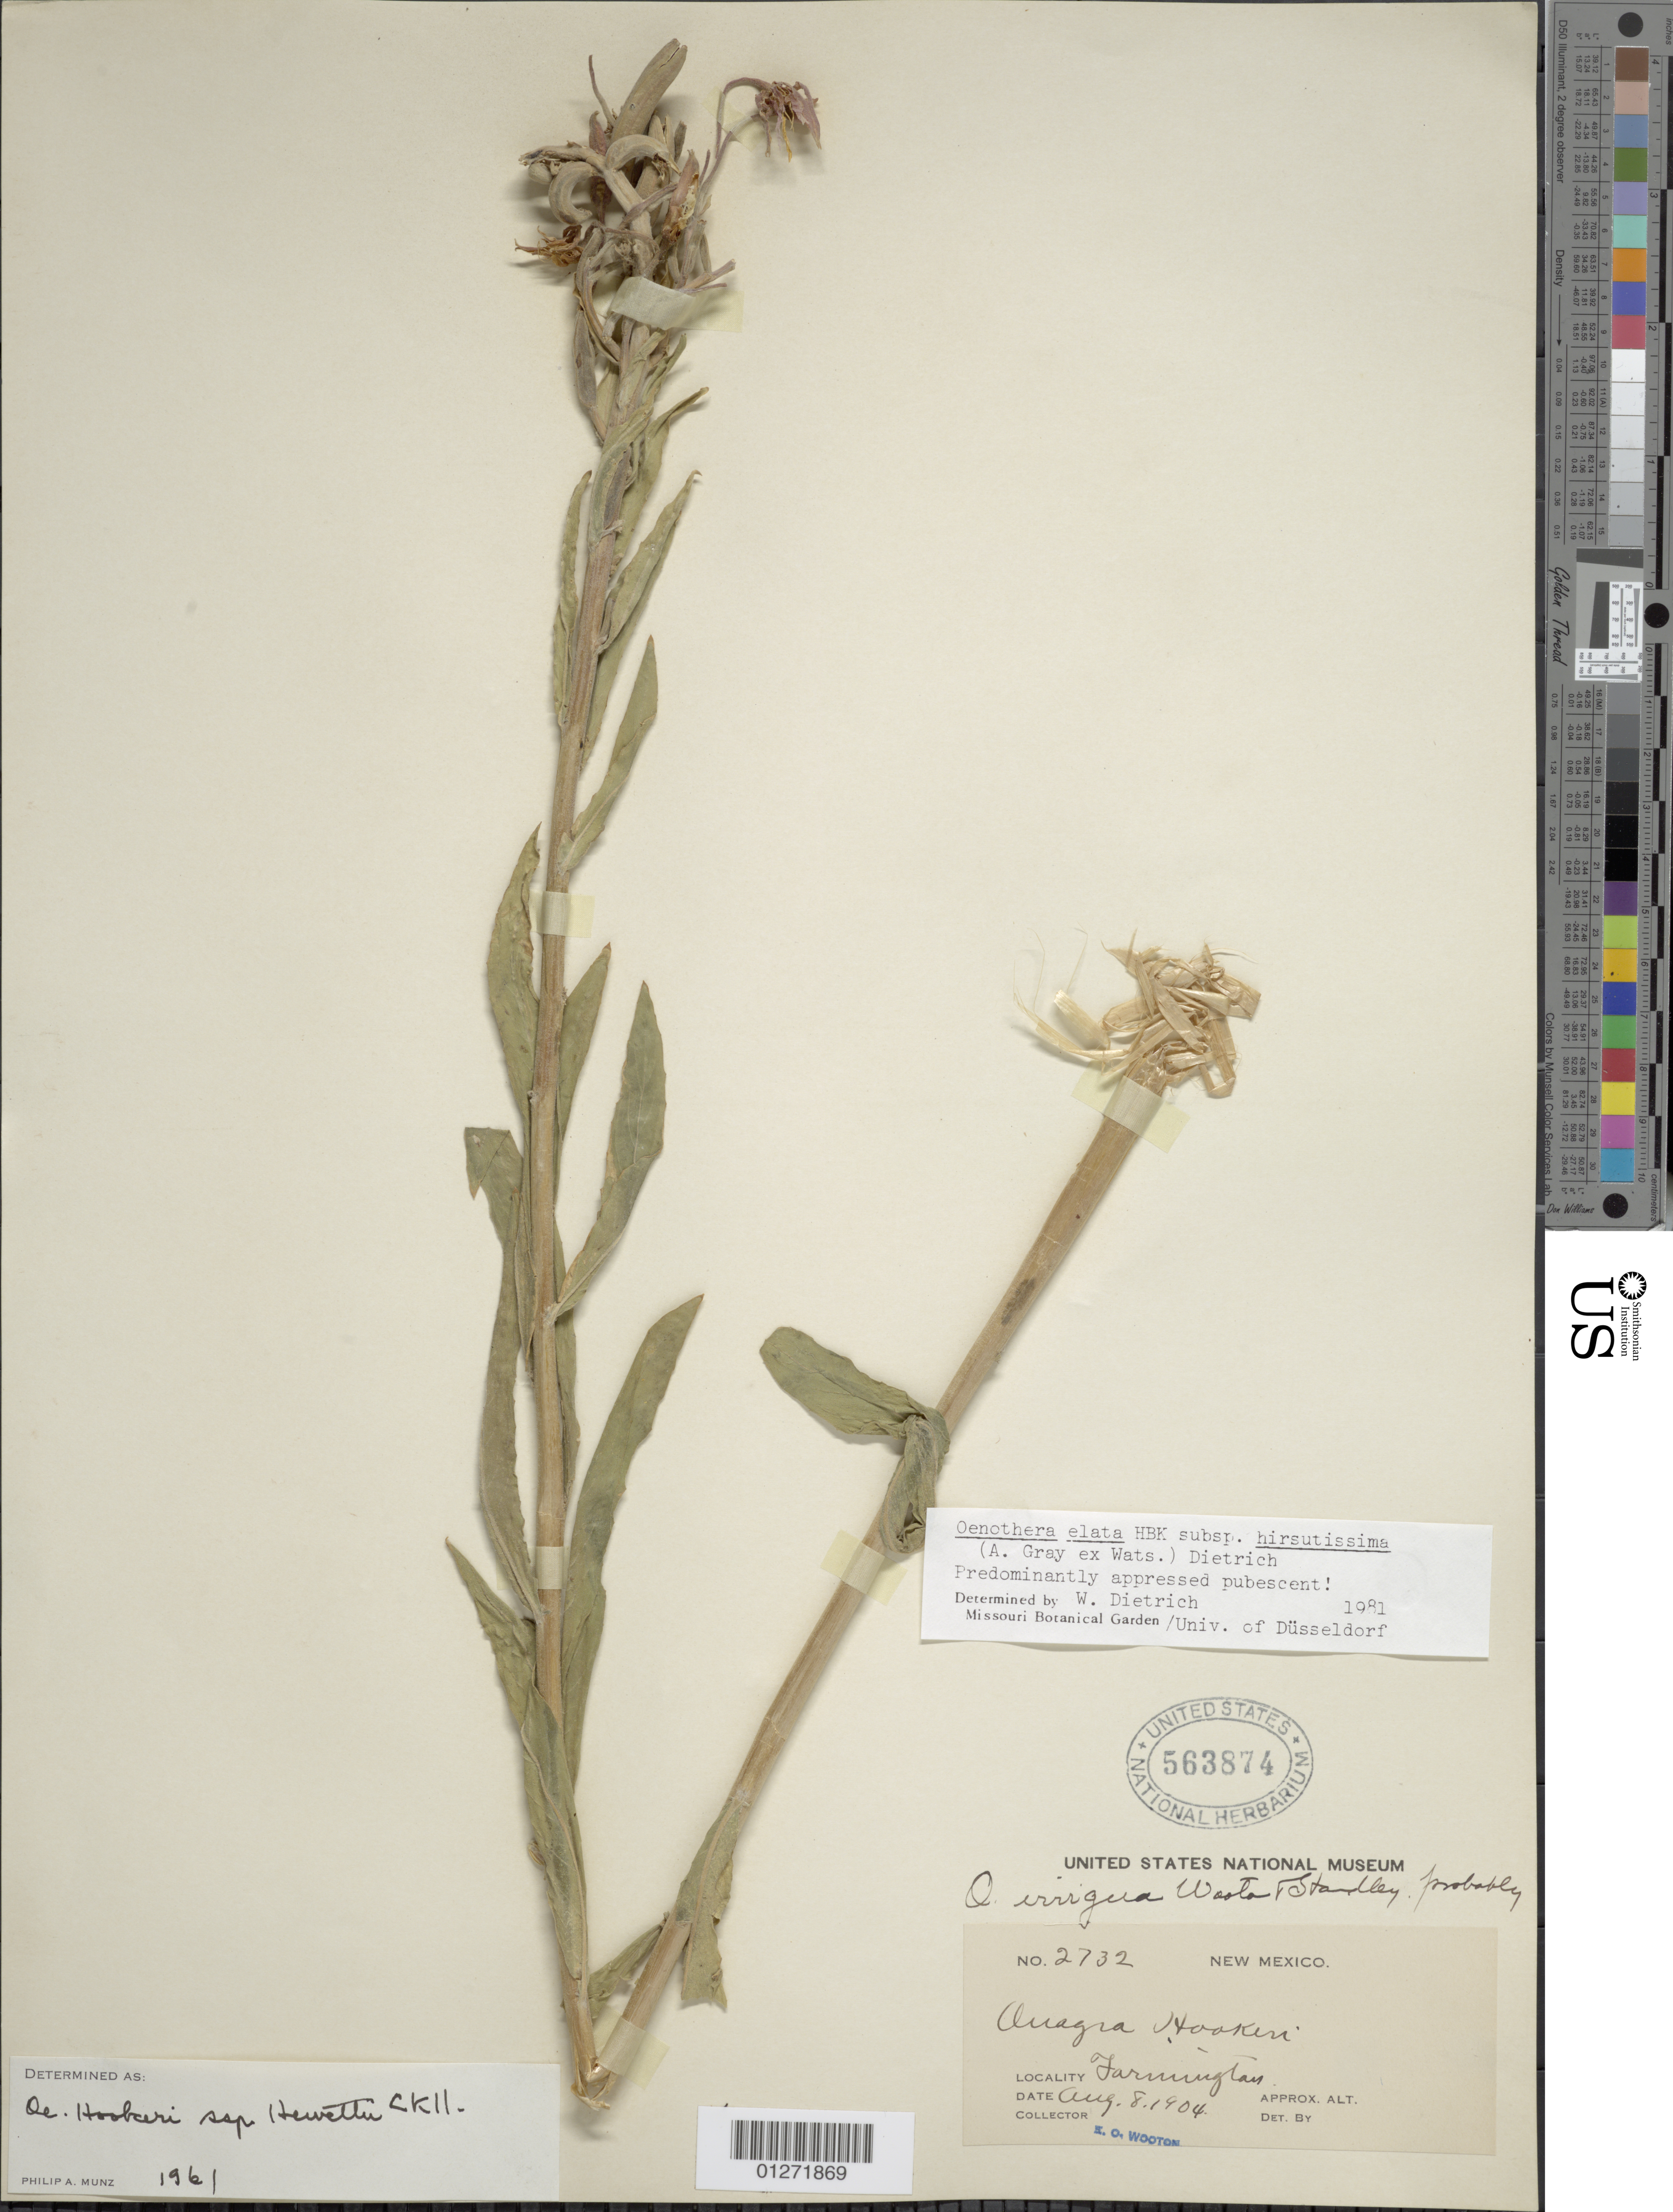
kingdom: Plantae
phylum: Tracheophyta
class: Magnoliopsida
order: Myrtales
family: Onagraceae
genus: Oenothera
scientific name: Oenothera elata subsp. hirsutissima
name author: (A. Gray ex S. Watson) W. Dietr.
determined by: Dietrich, W.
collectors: E. O. Wooton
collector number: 2732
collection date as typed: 8 Aug 1904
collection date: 1904-08-08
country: United States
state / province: New Mexico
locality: Farmington.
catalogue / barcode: US 563874